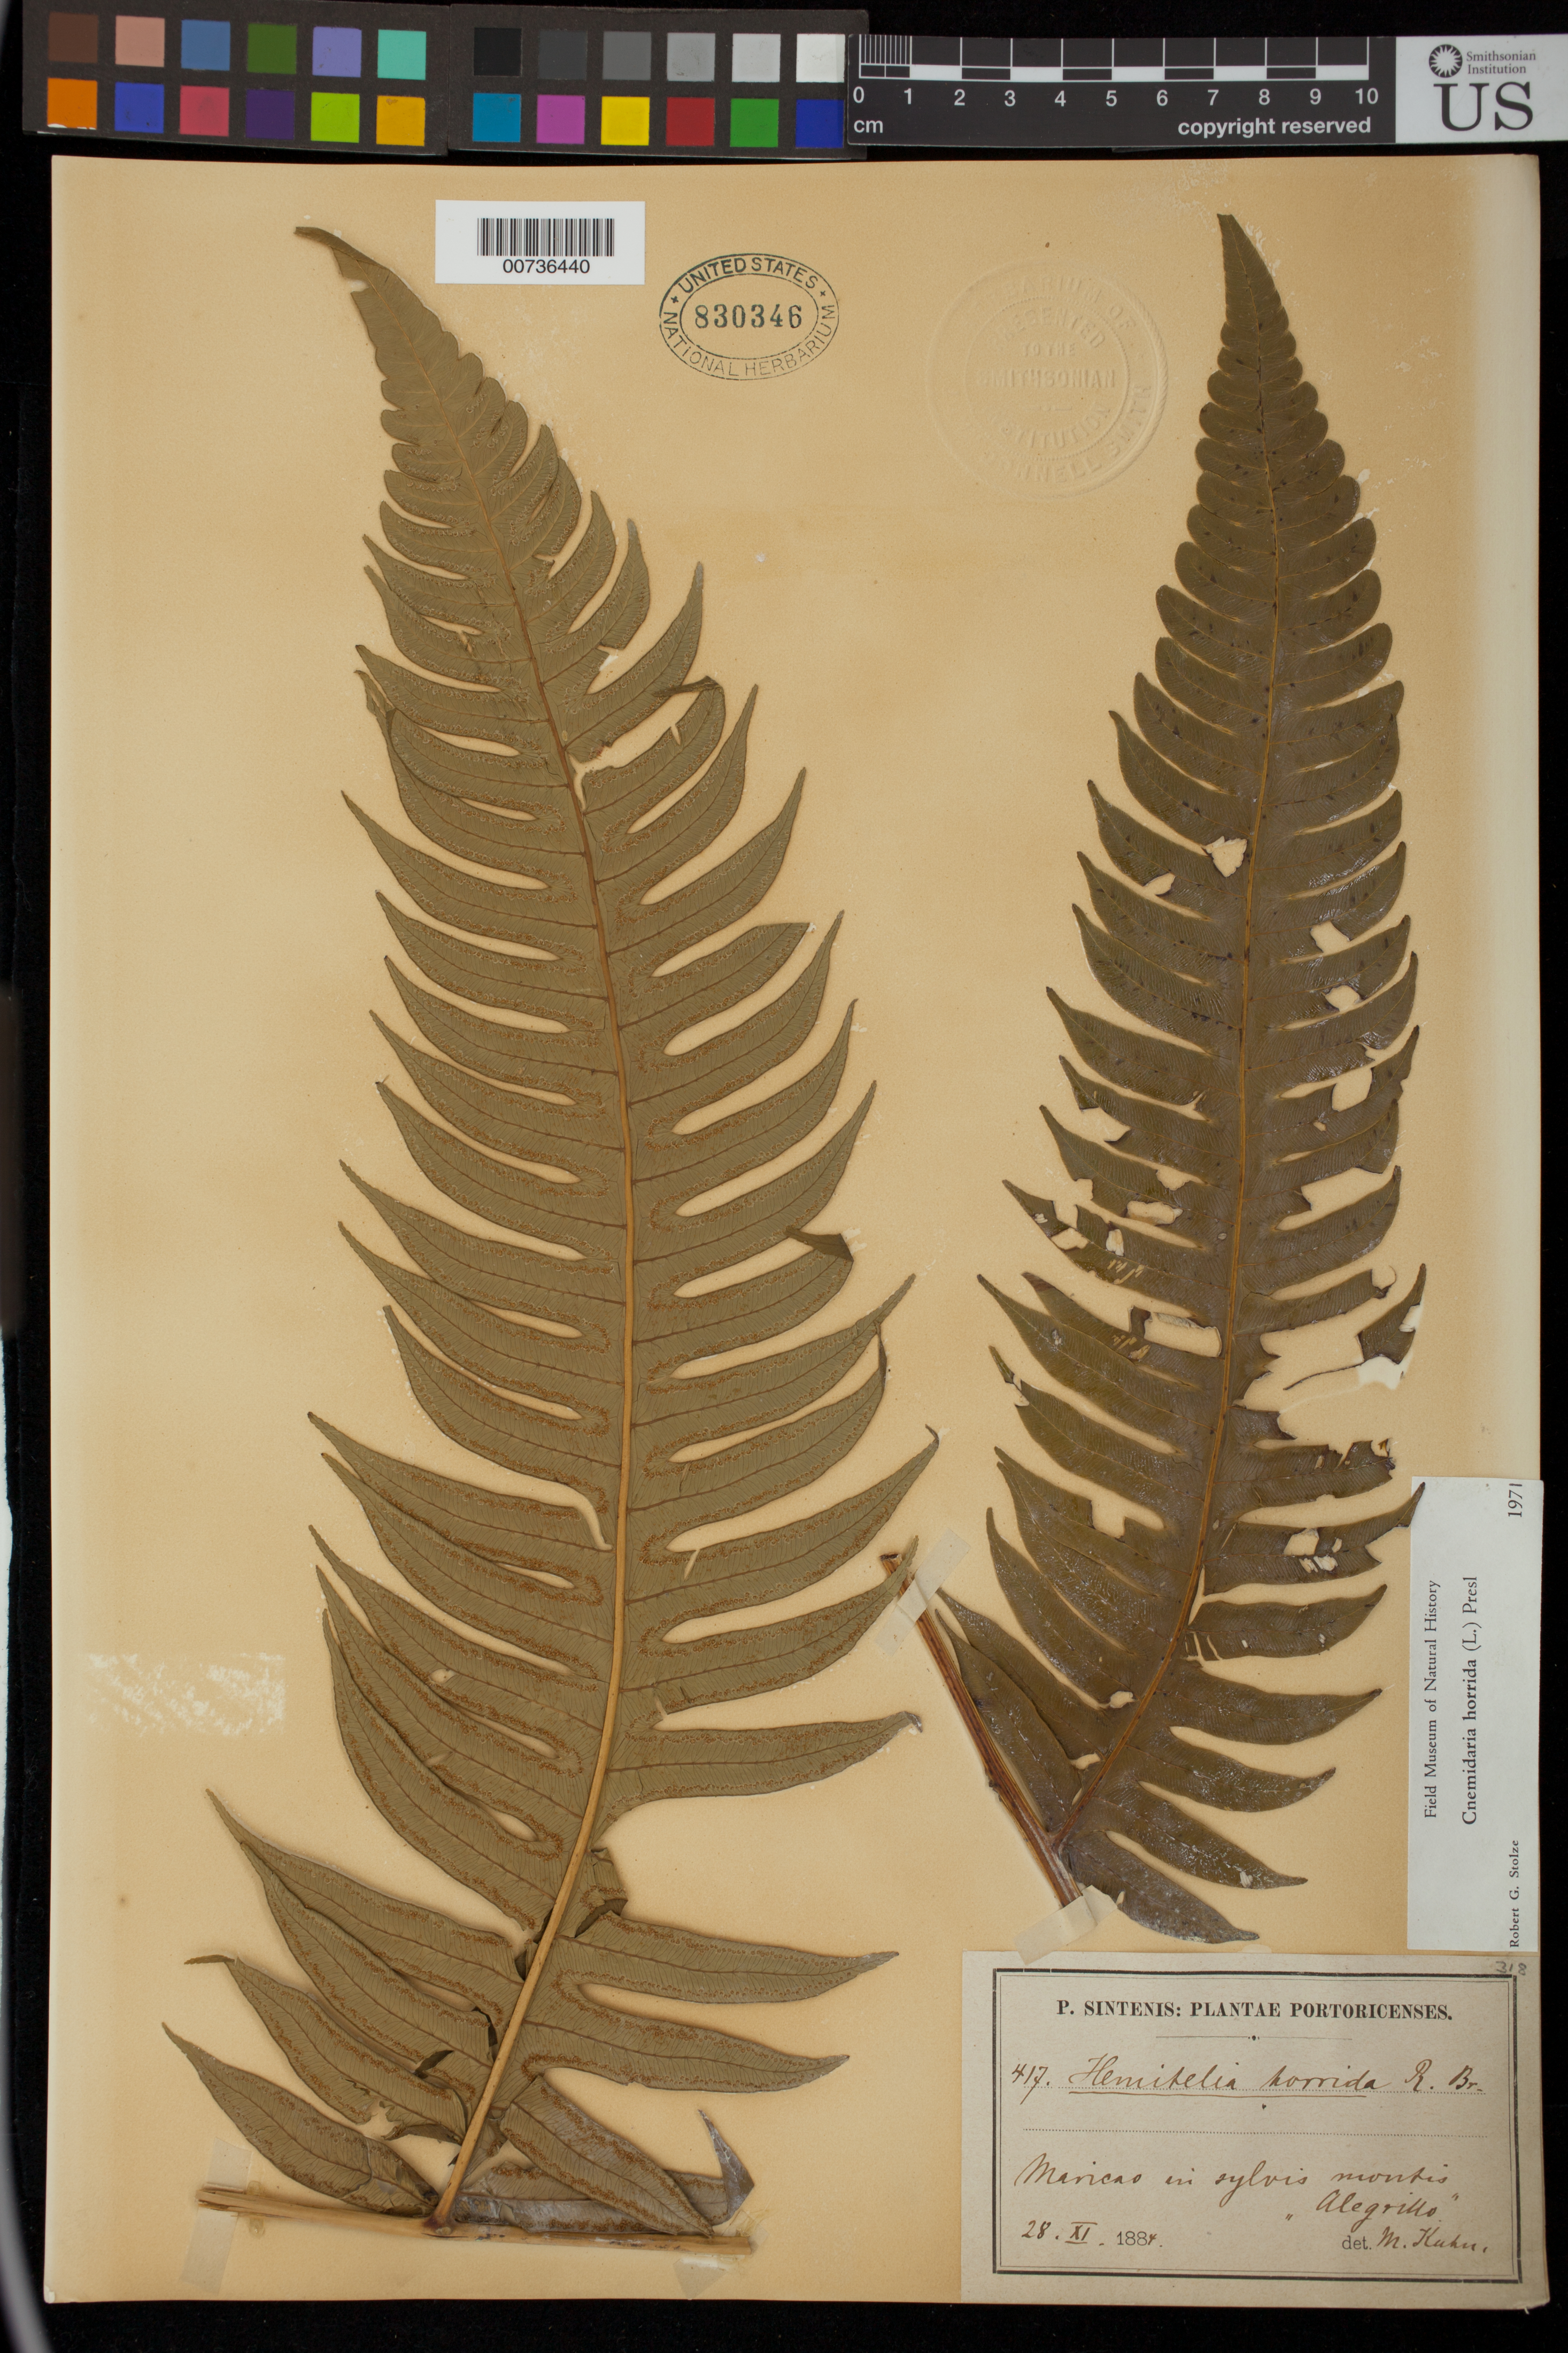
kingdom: Plantae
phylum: Tracheophyta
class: Polypodiopsida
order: Cyatheales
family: Cyatheaceae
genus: Cyathea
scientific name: Cyathea horrida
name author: (L.) Sm.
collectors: P. Sintenis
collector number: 417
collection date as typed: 28 Nov 1884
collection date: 1884-11-28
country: Puerto Rico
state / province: Maricao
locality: In "Alegrillo"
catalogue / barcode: US 830346